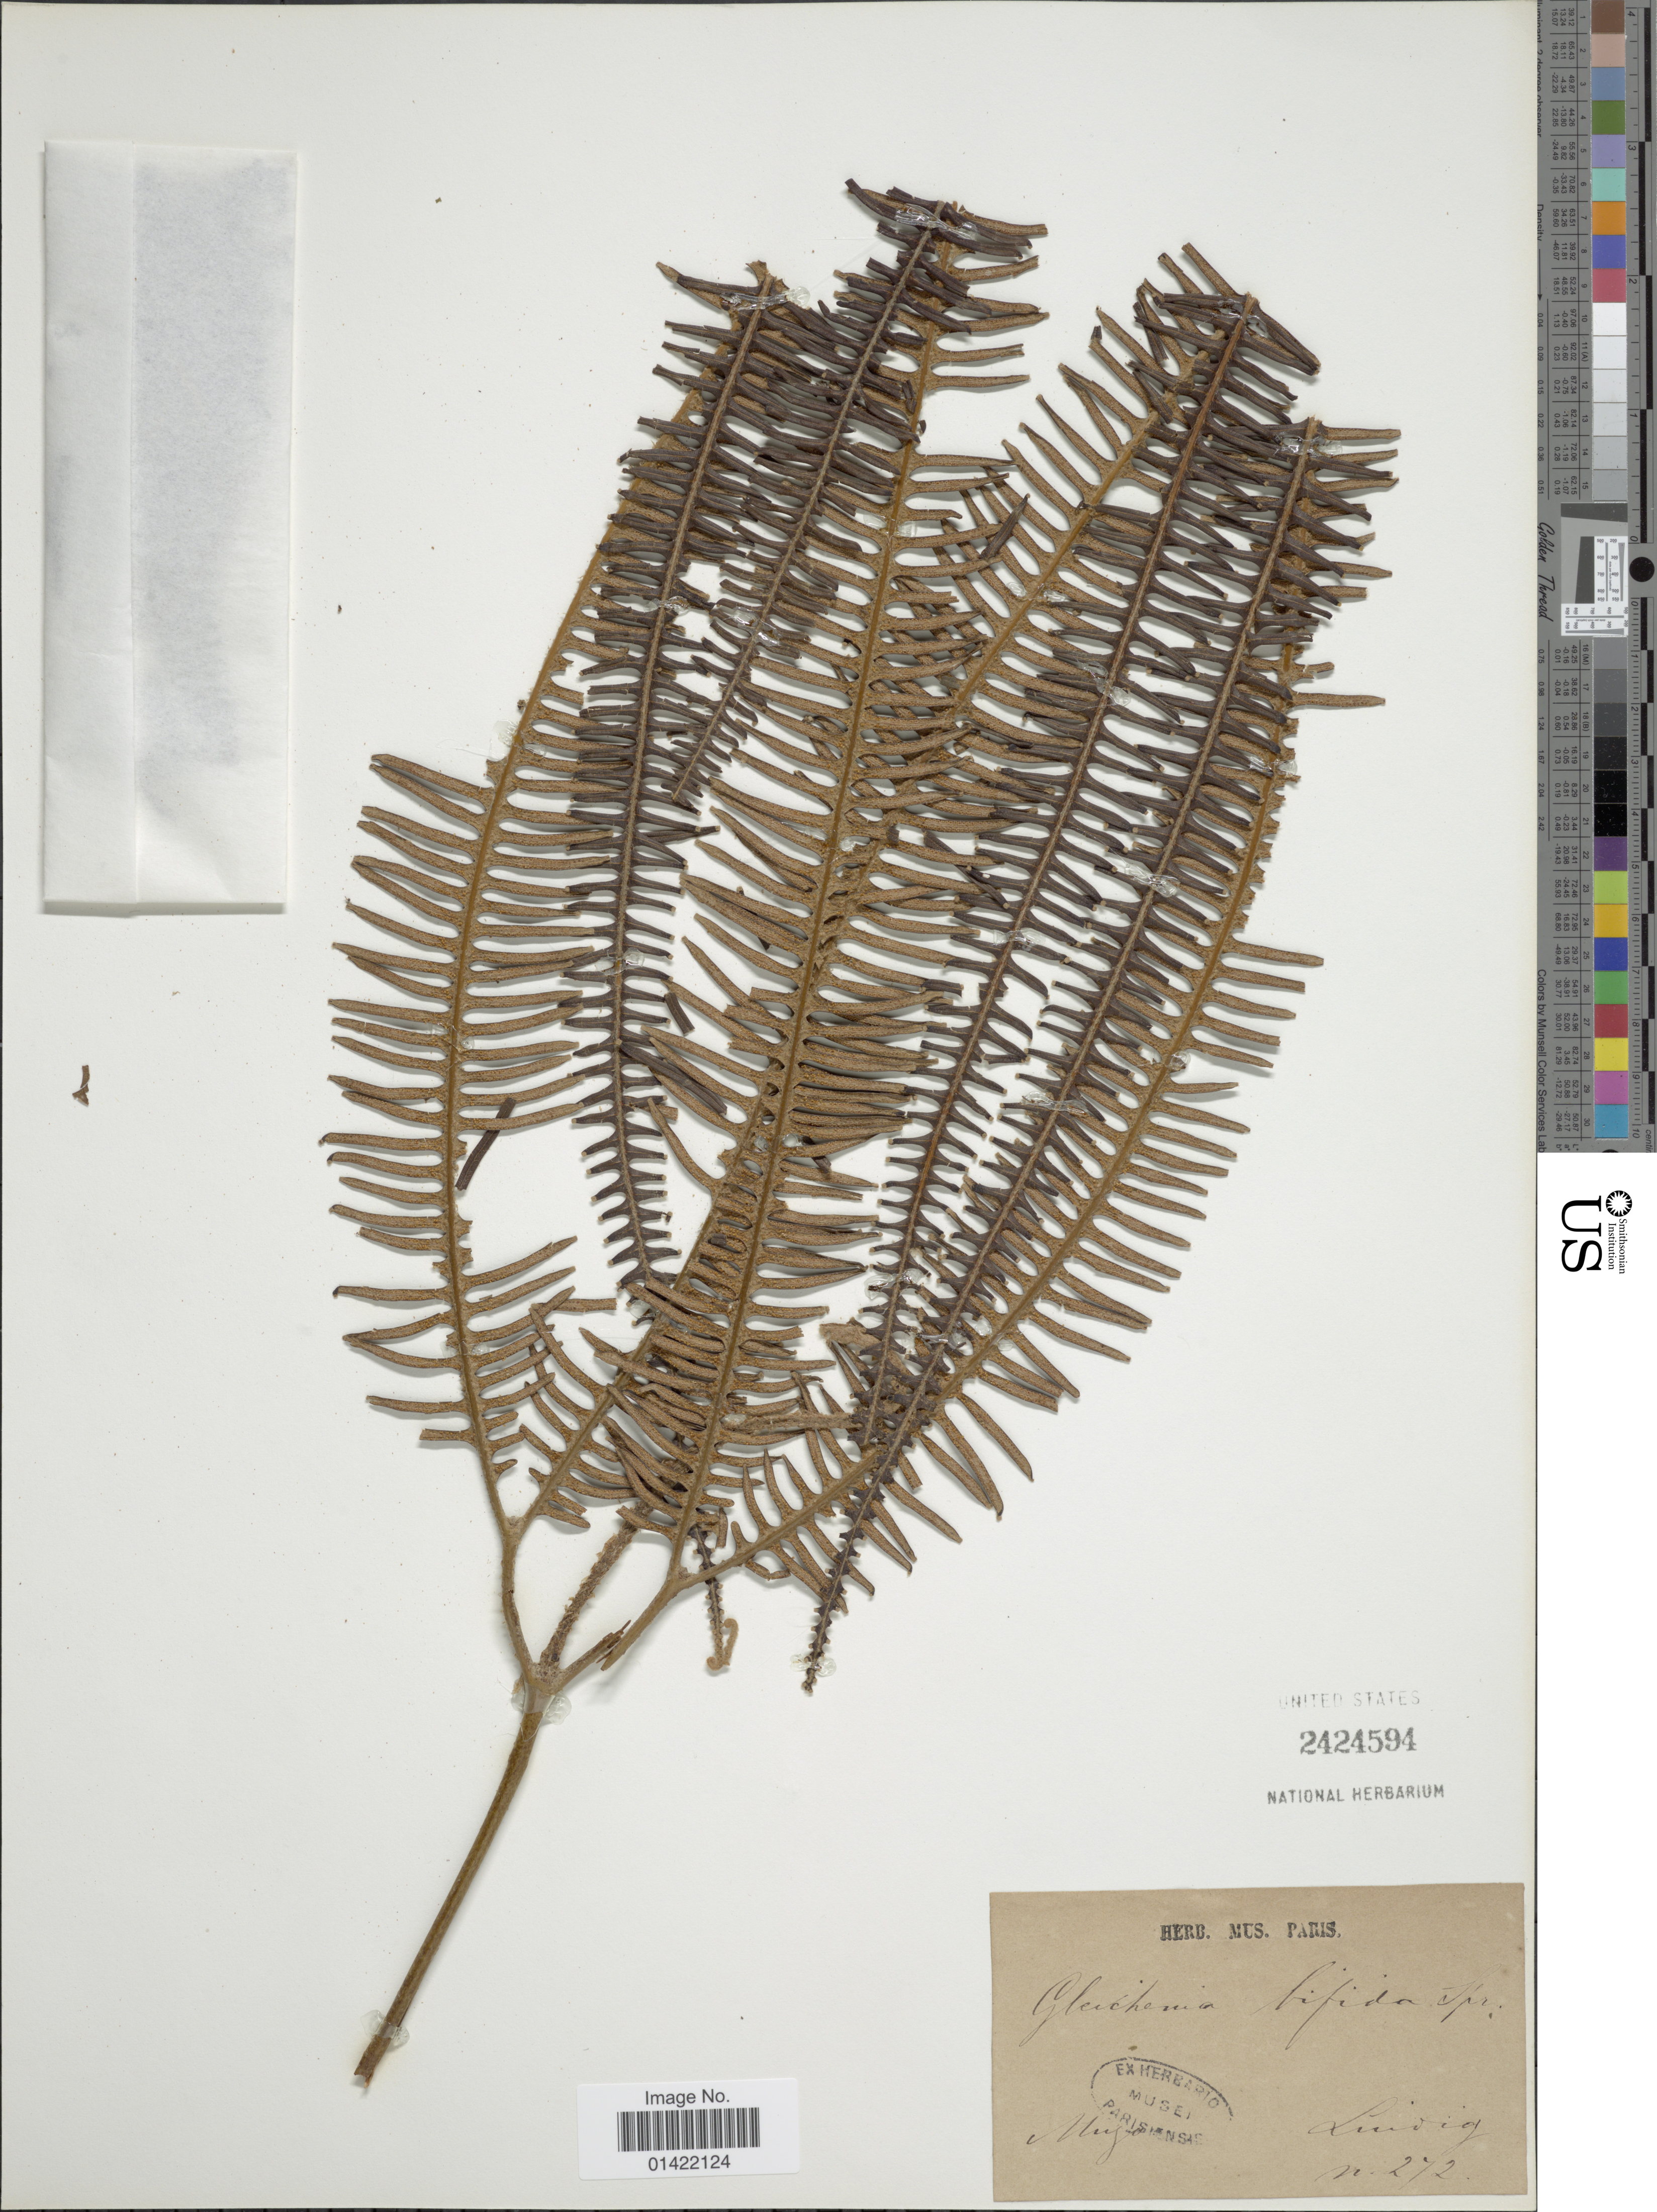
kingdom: Plantae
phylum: Tracheophyta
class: Polypodiopsida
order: Gleicheniales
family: Gleicheniaceae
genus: Sticherus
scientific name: Sticherus bifidus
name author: (Willd.) Ching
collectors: Luidig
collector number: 272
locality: Mayo. [interpreted]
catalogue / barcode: US 2424594